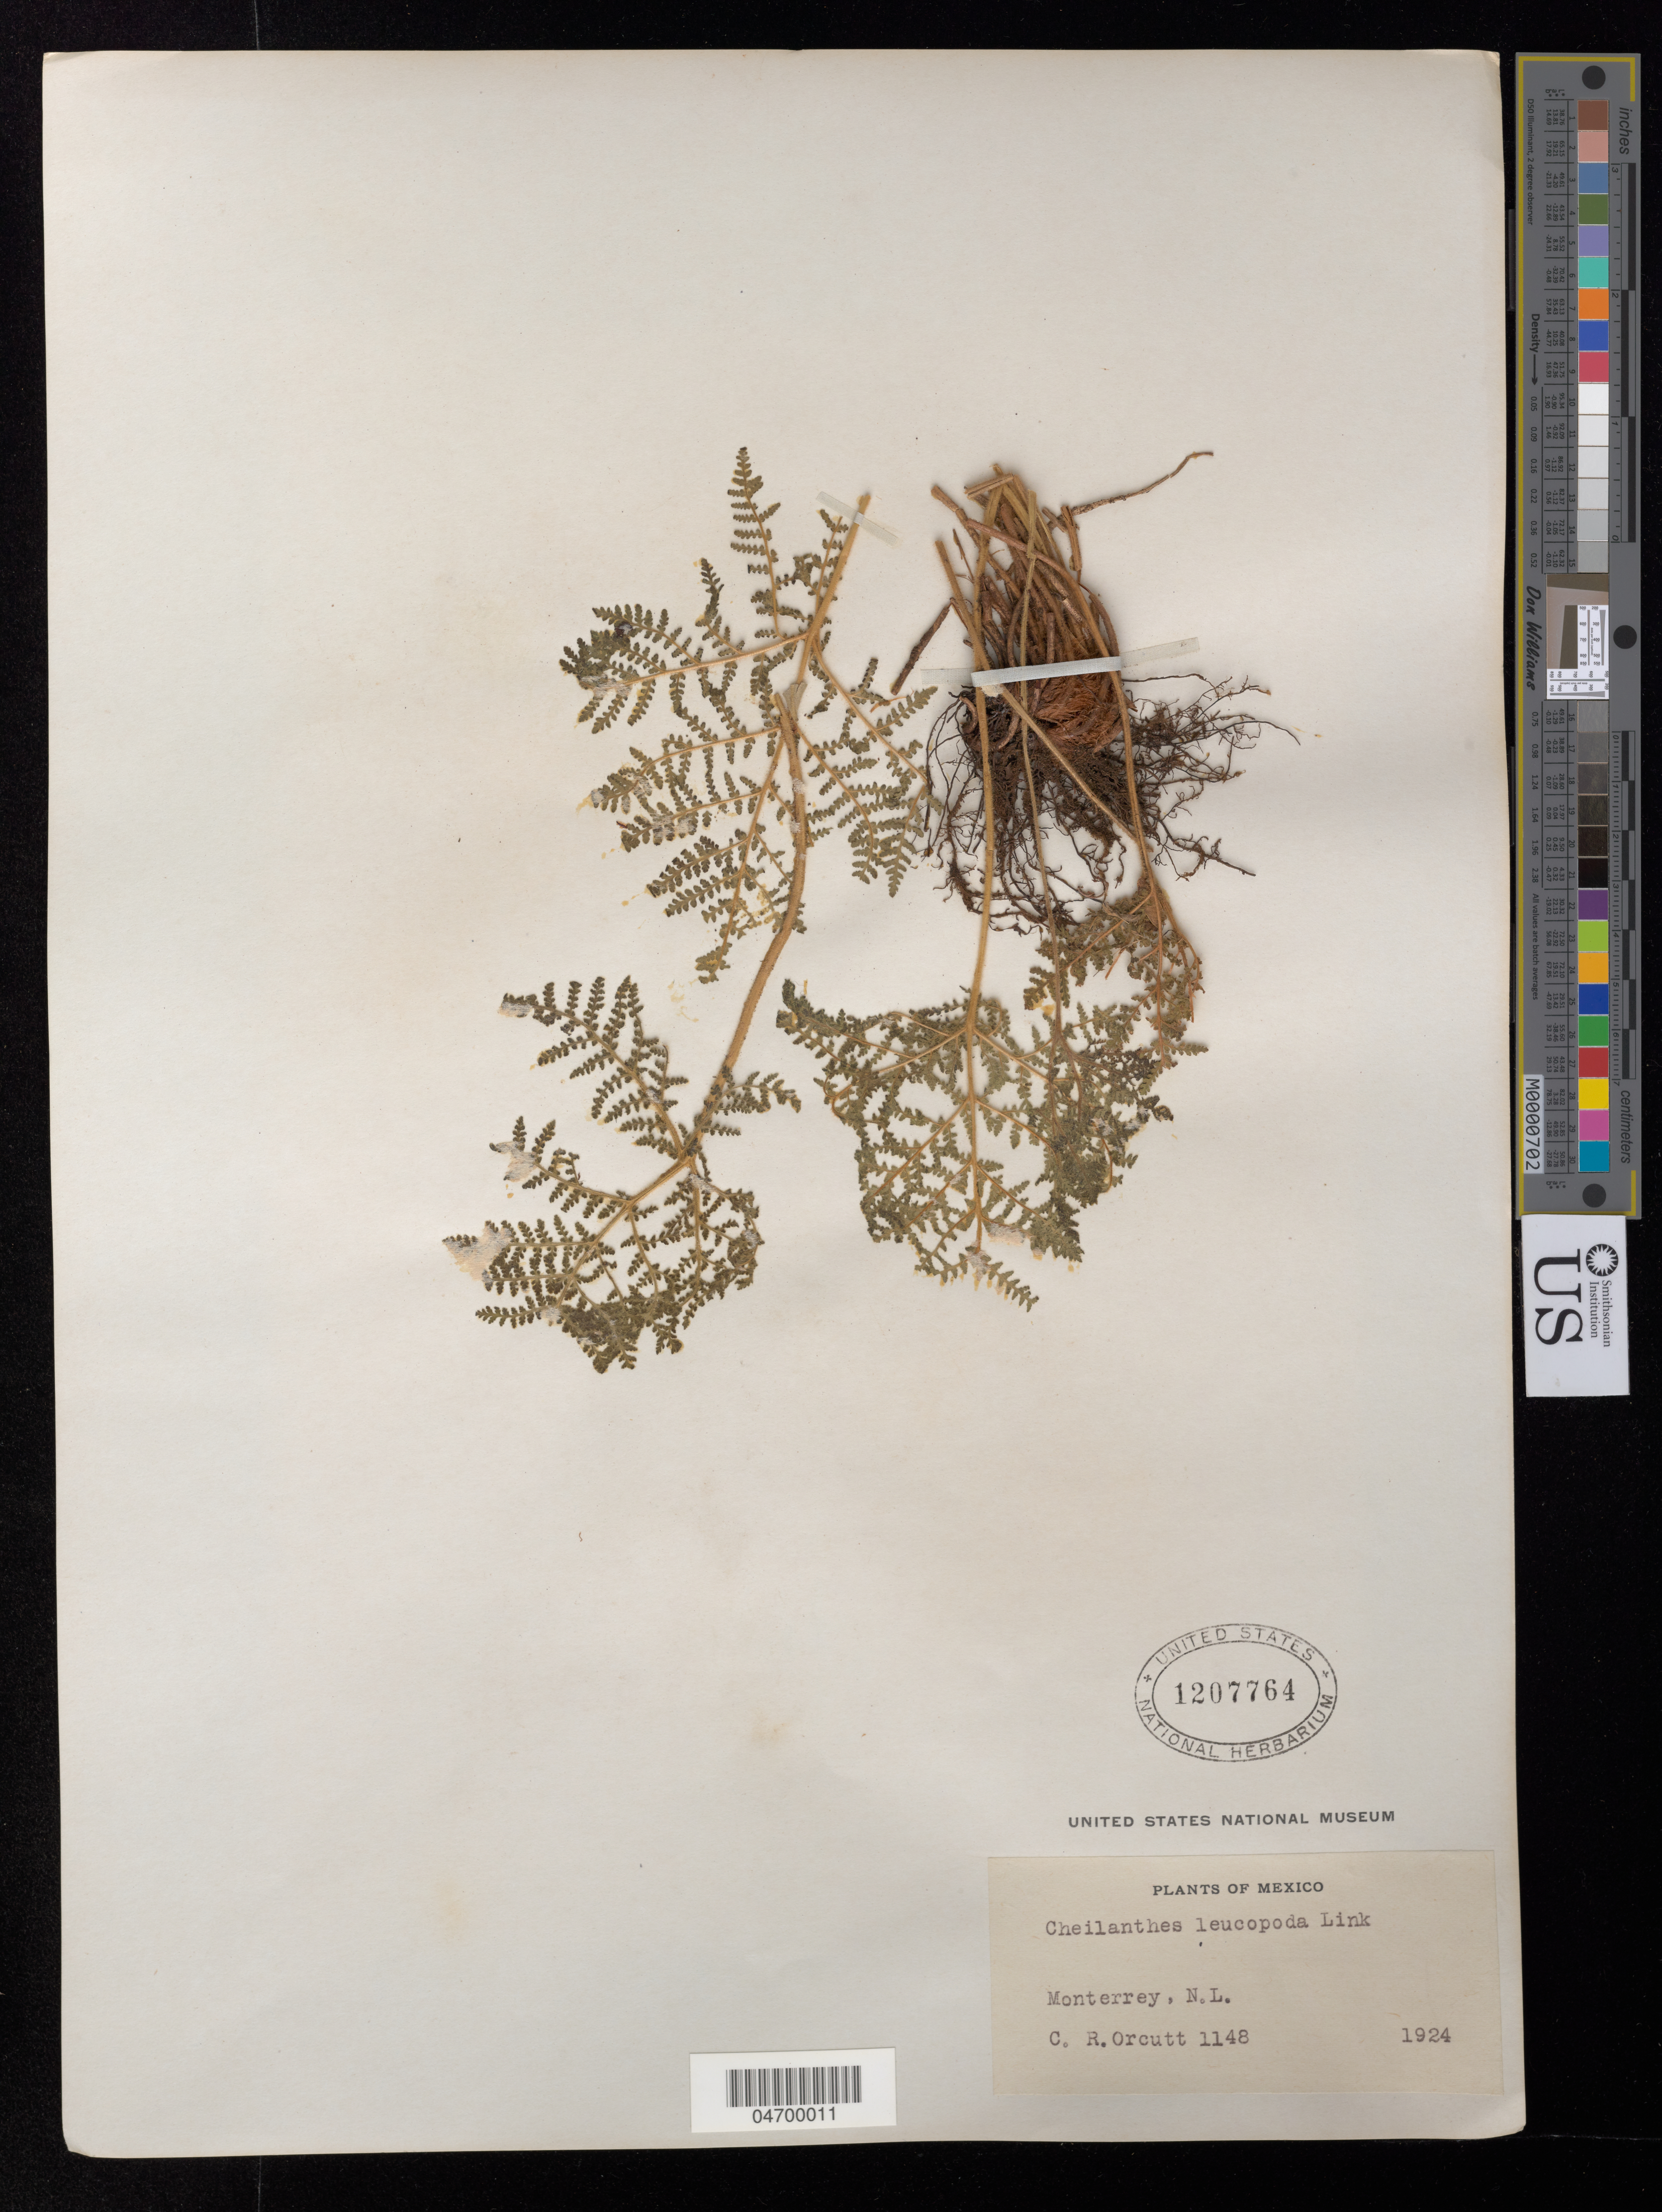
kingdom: Plantae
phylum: Tracheophyta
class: Polypodiopsida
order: Polypodiales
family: Pteridaceae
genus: Cheilanthes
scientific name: Cheilanthes leucopoda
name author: Link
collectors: C. R. Orcutt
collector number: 1148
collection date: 1924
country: Mexico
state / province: Nuevo León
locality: Monterrey, N.L.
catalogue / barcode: US 1207764